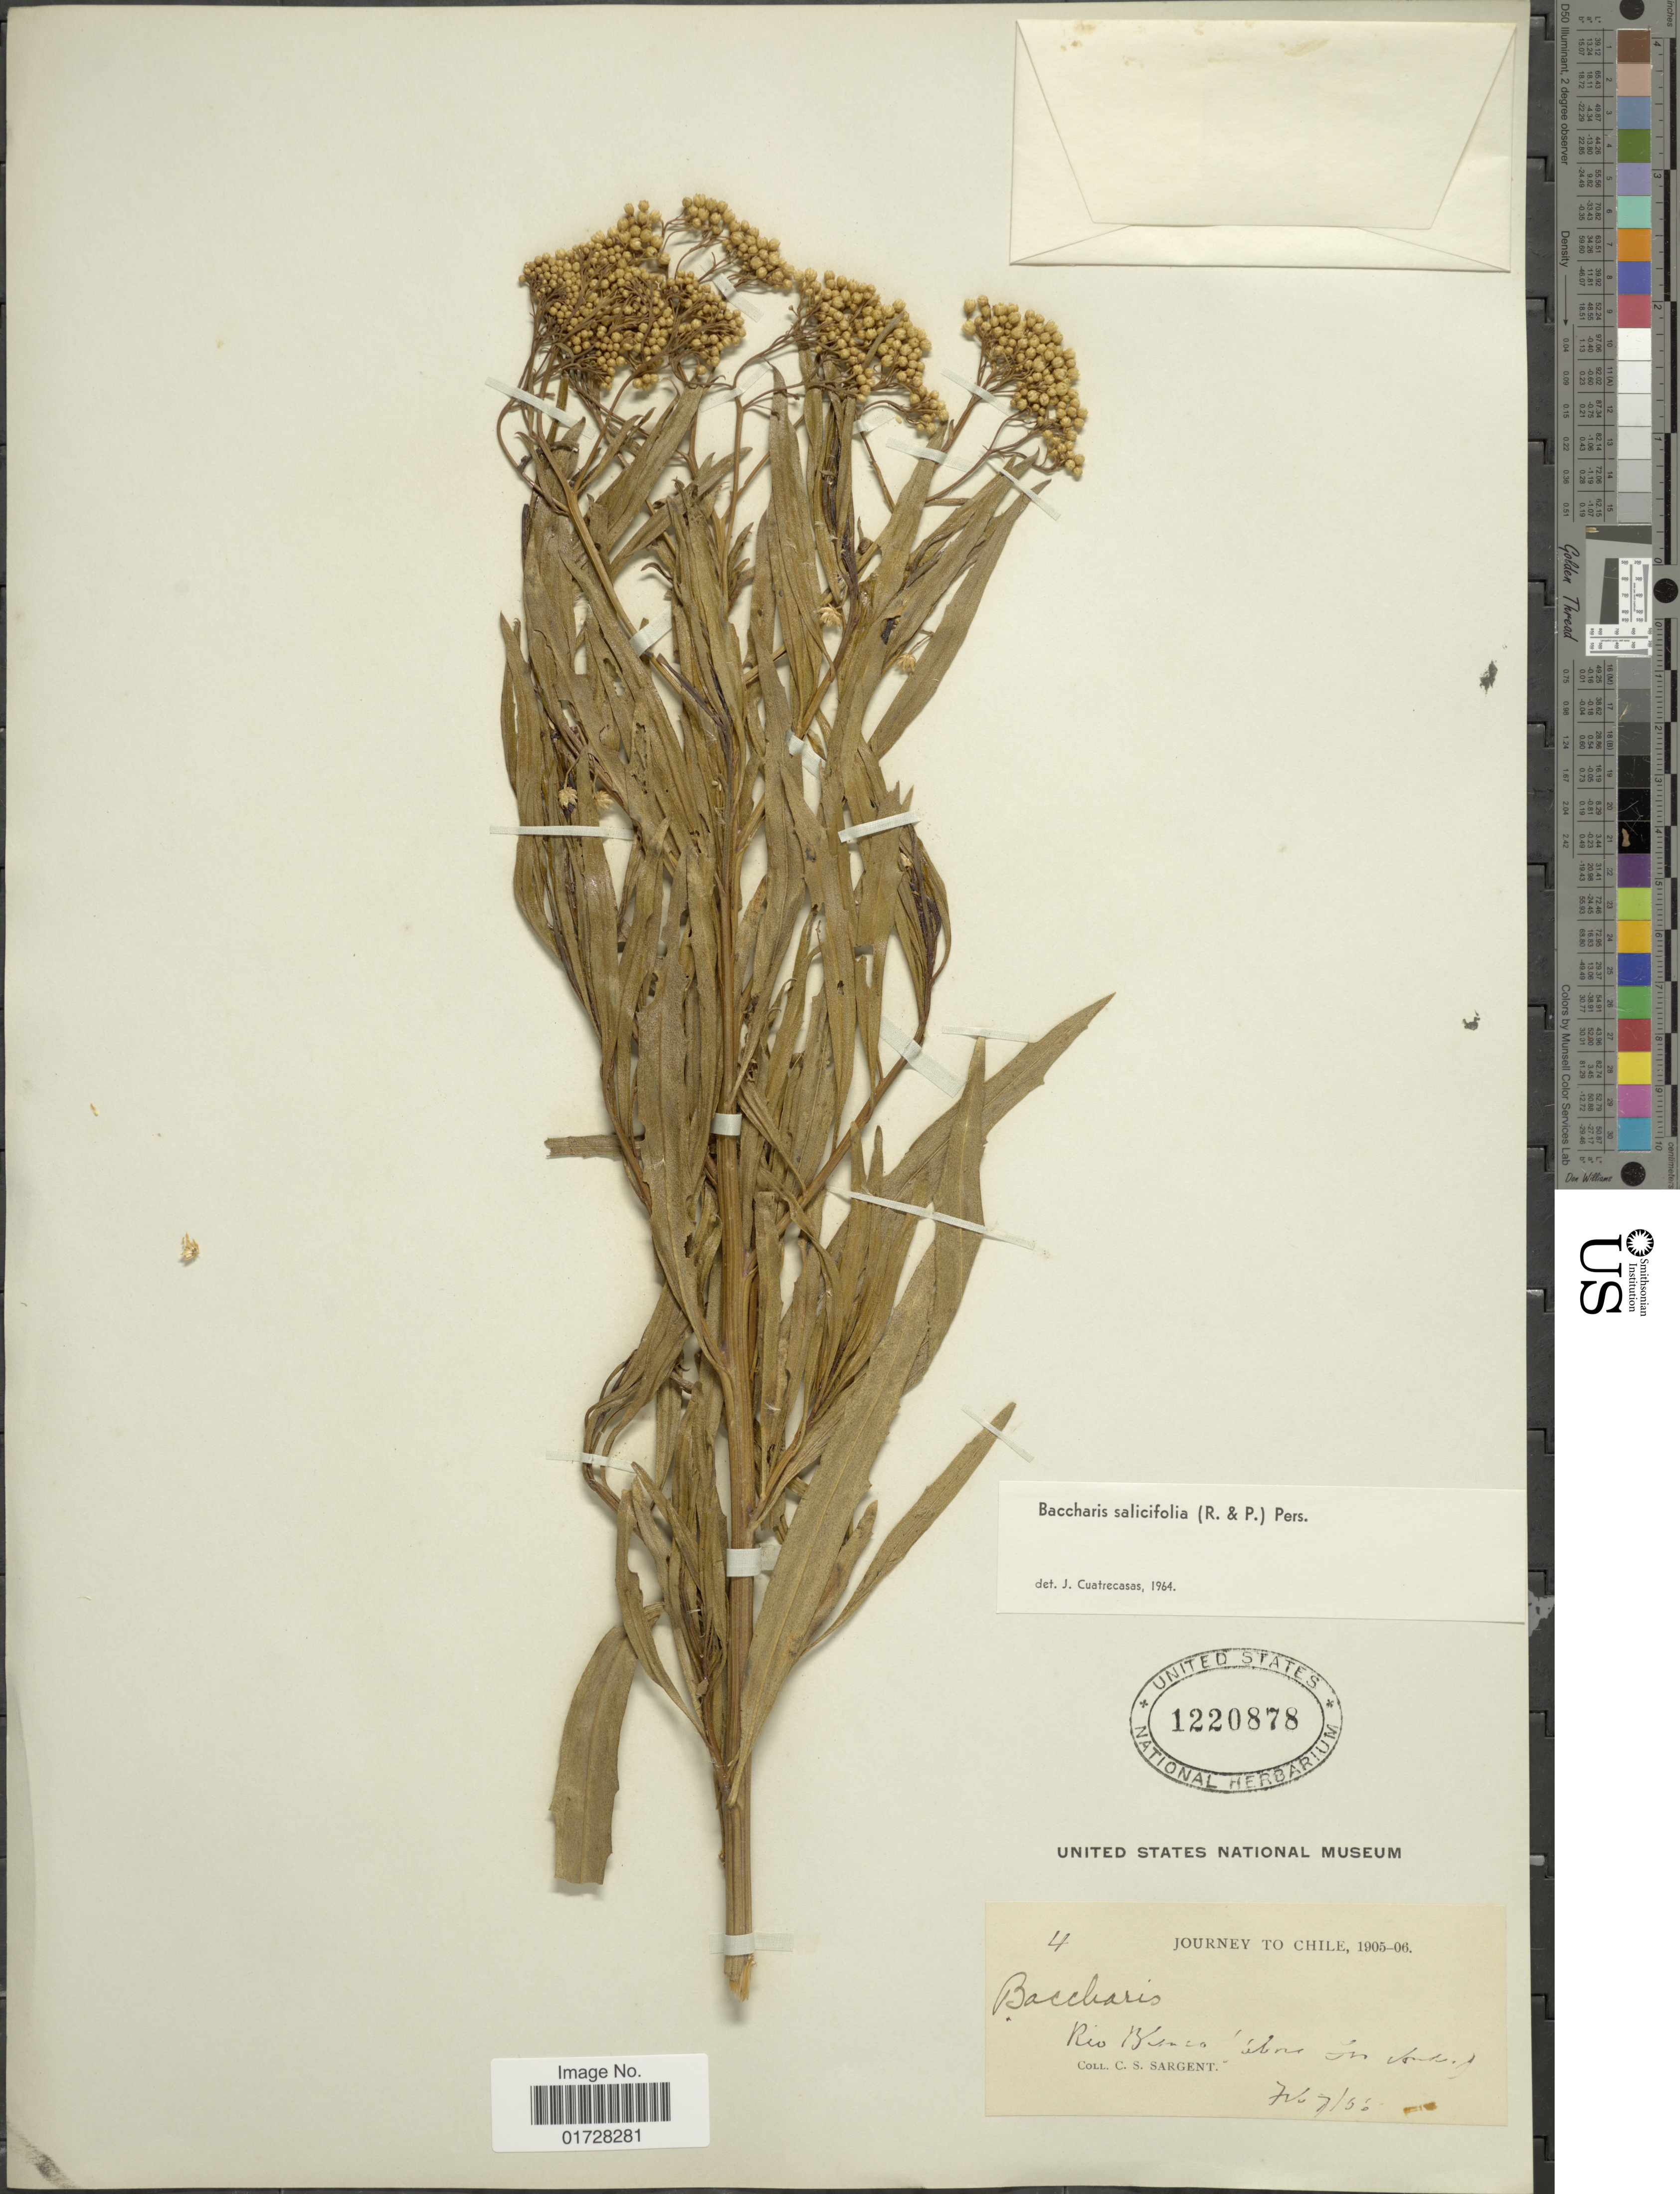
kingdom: Plantae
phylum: Tracheophyta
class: Magnoliopsida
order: Asterales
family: Asteraceae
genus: Baccharis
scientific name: Baccharis salicifolia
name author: (Ruiz & Pav.) Pers.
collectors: C. S. Sargent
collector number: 4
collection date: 1906-02-07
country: Chile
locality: Rio Blanco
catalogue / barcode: US 1220878